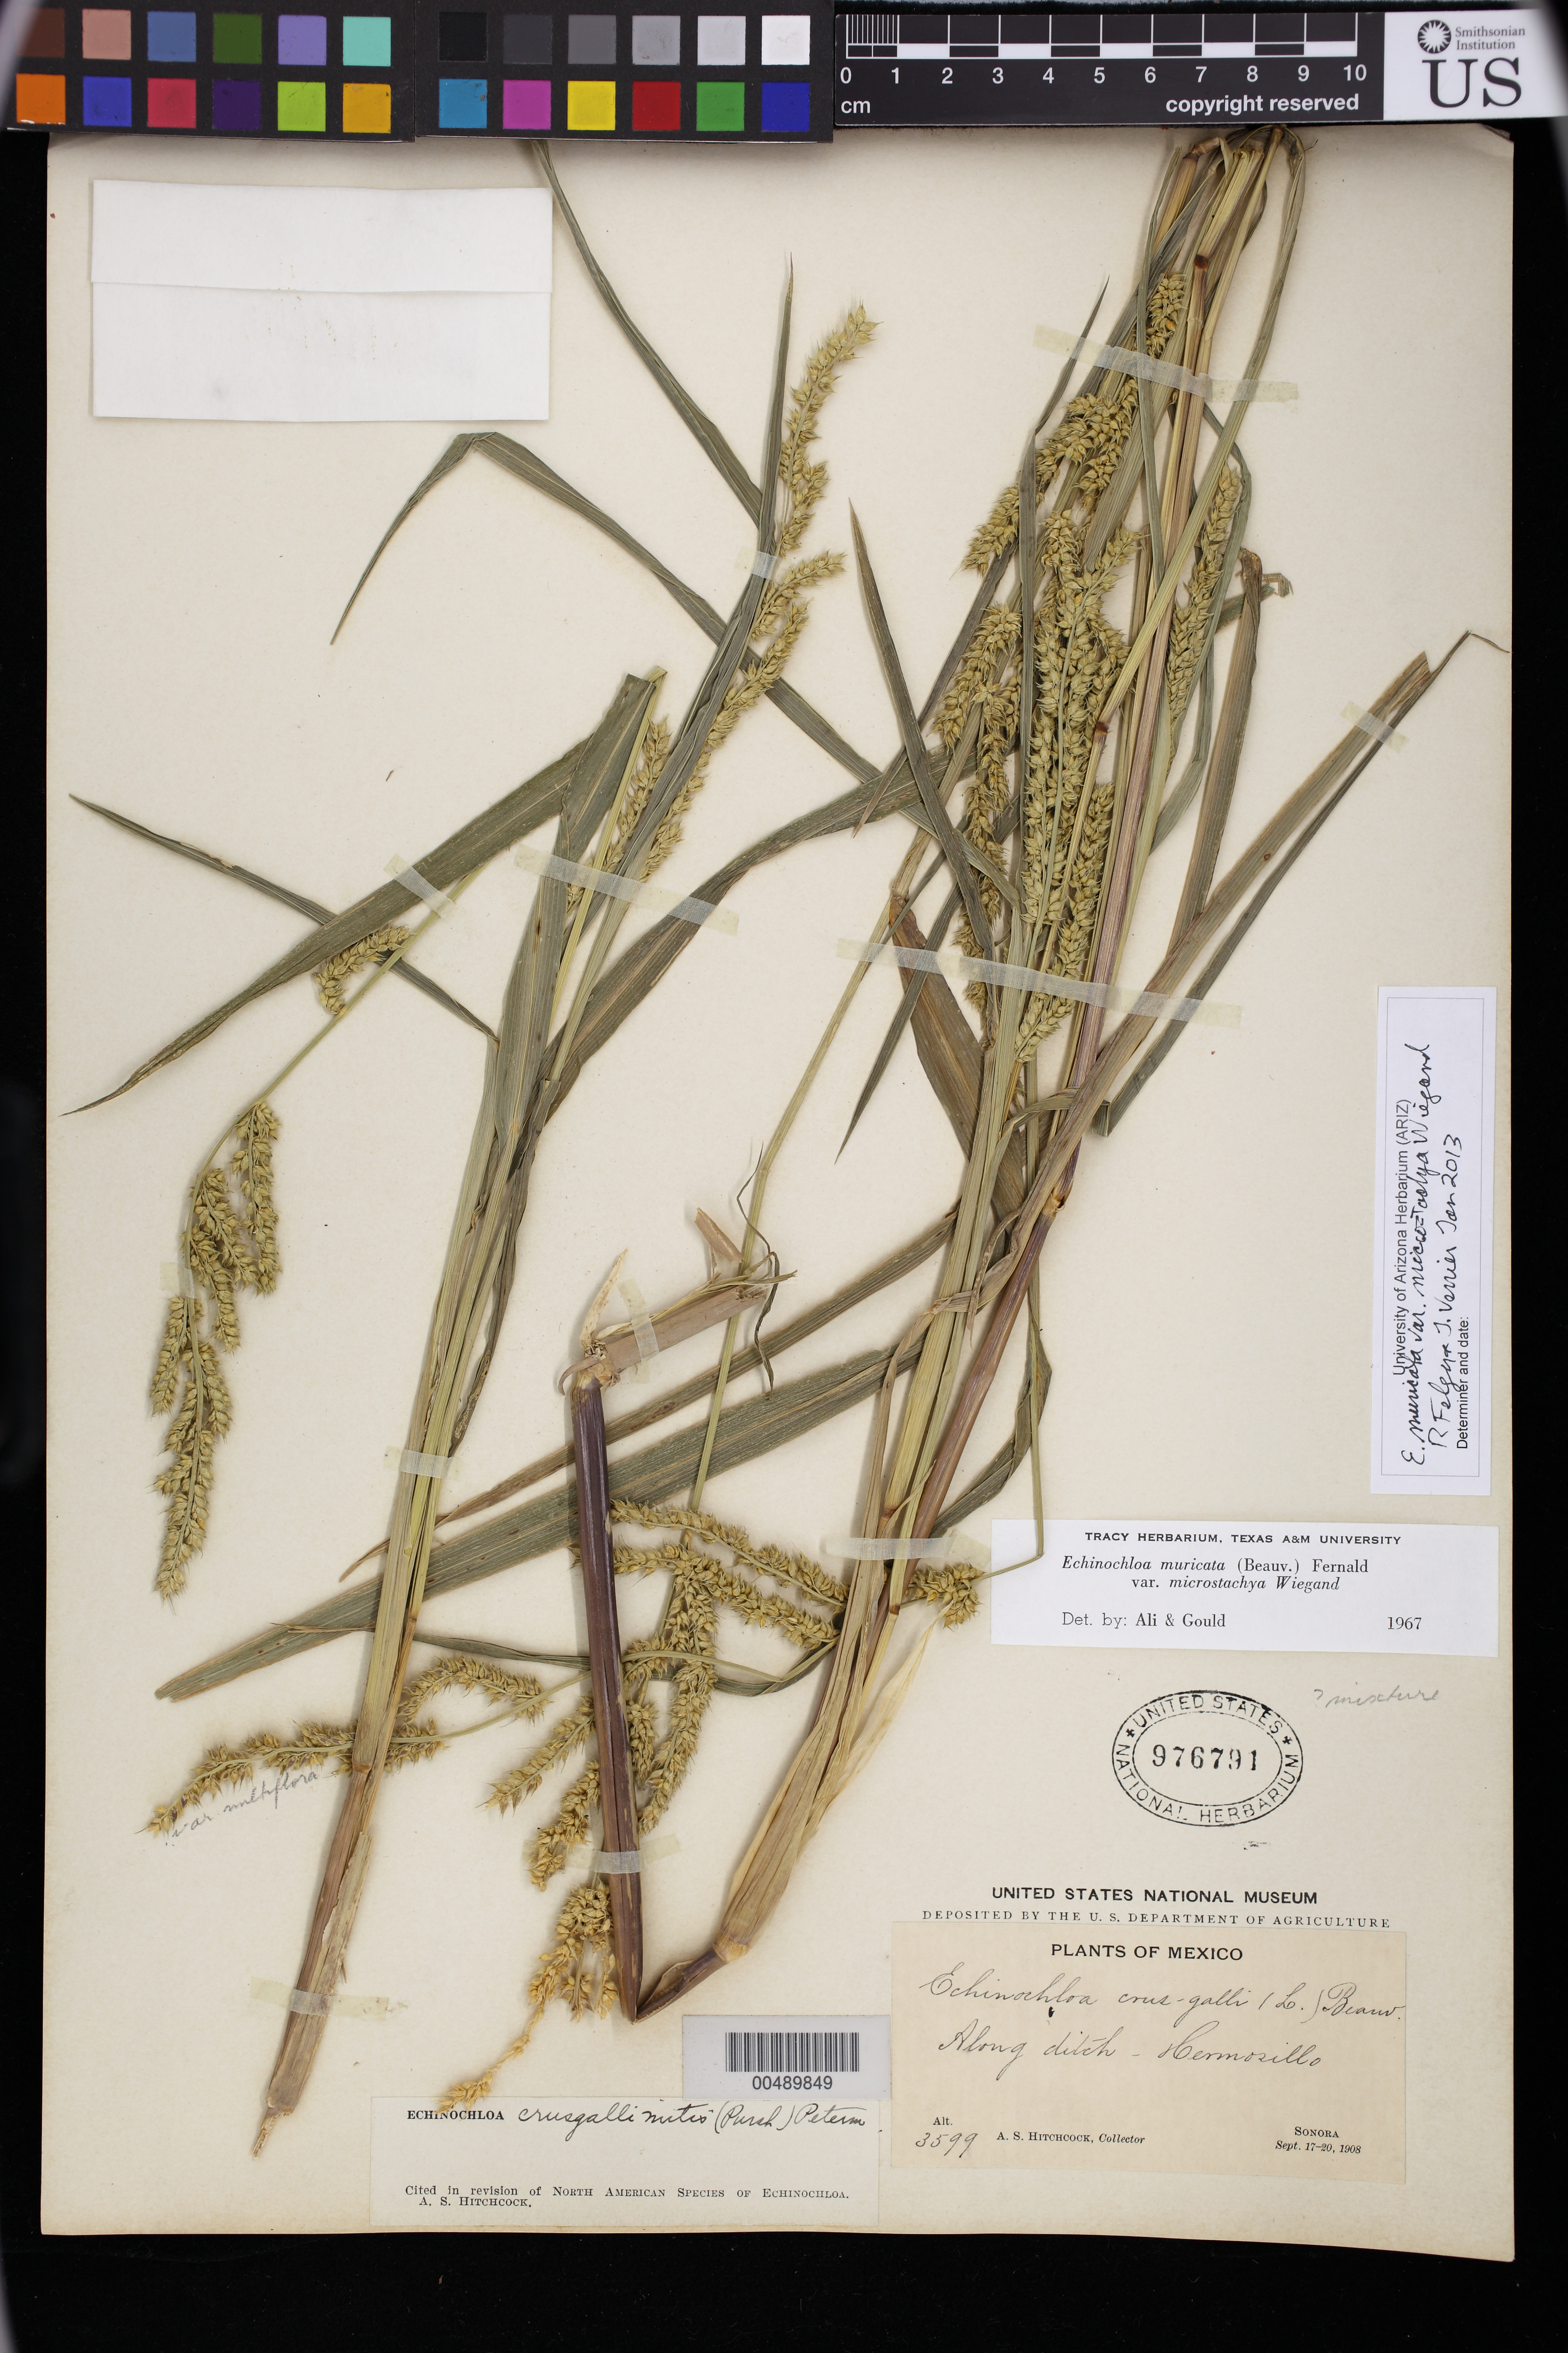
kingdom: Plantae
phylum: Tracheophyta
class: Liliopsida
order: Poales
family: Poaceae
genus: Echinochloa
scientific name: Echinochloa muricata var. microstachya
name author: Wiegand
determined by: Ali, M. A.; Gould, F. W.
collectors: A. S. Hitchcock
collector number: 3599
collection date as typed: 17 Sep 1908 to 20 Sep 1908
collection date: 1908-09-17/1908-09-20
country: Mexico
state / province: Sonora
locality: Hermosillo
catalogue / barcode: US 976791